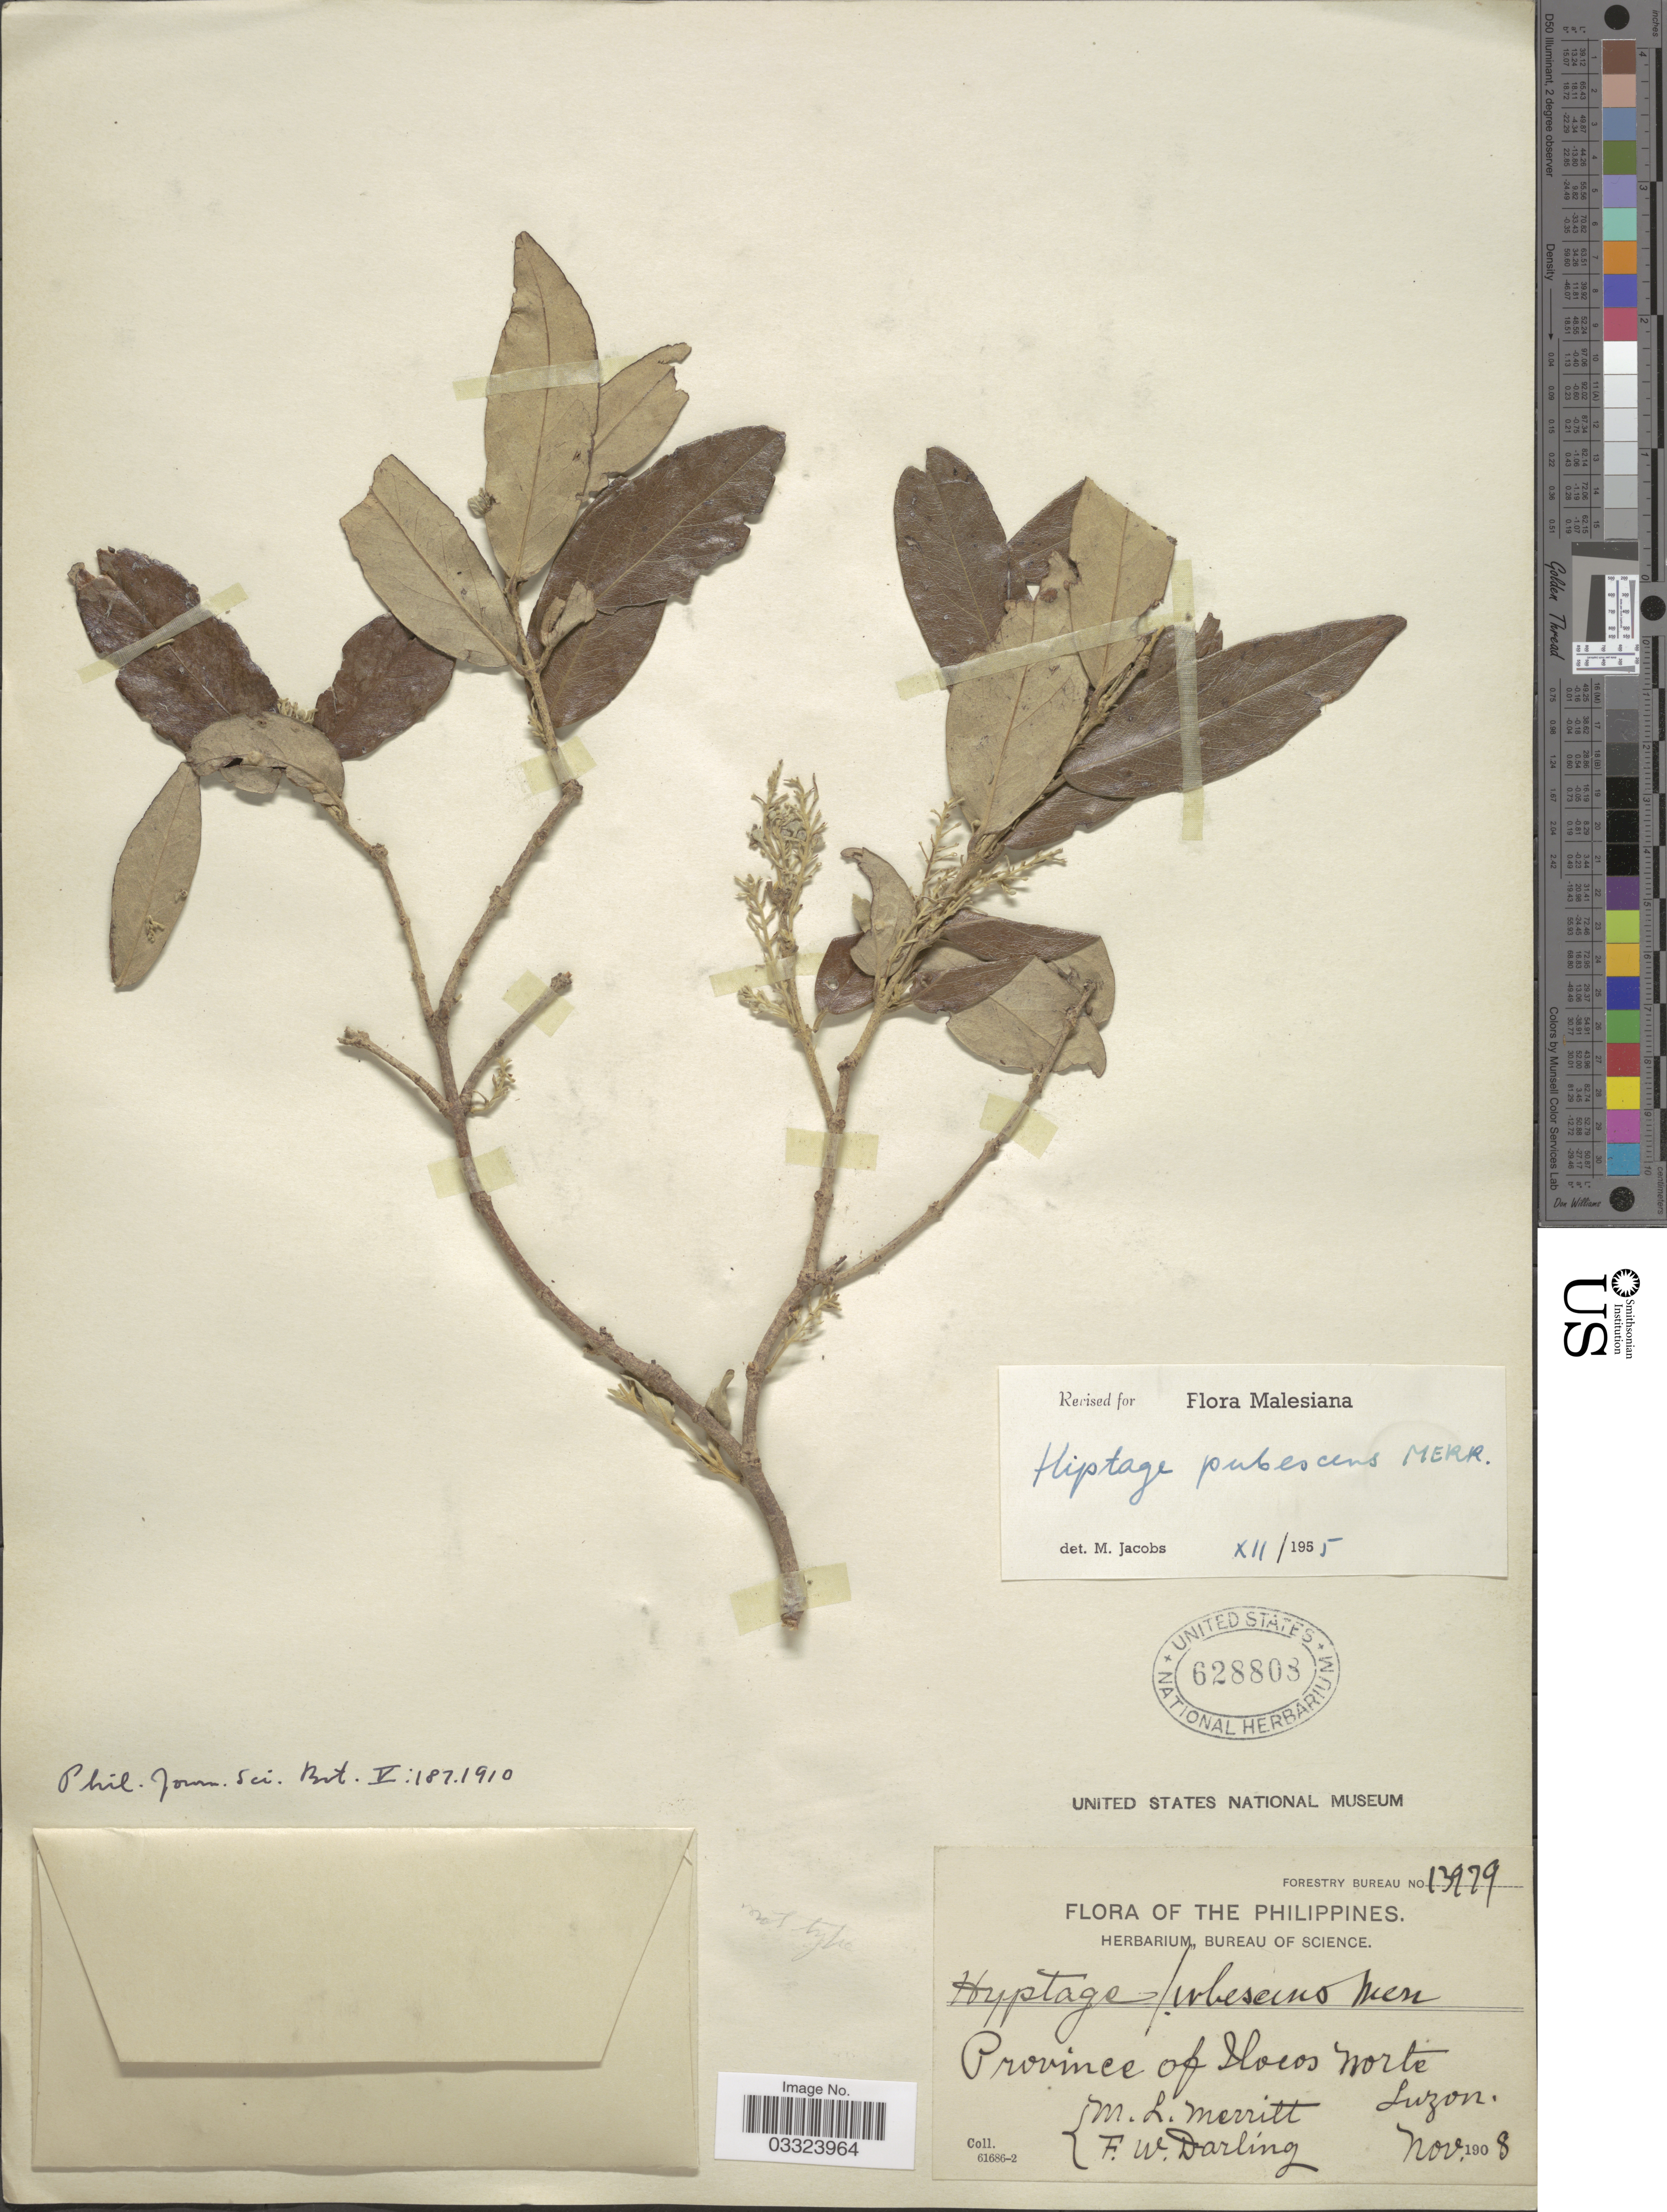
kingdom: Plantae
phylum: Tracheophyta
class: Magnoliopsida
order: Malpighiales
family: Malpighiaceae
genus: Hiptage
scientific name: Hiptage pubescens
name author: Merr.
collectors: M. L. Merritt & F. Darling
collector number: Forestry Bureau 13979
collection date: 1908-11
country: Philippines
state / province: Ilocos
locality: Province of Ilocos Norte, Luzon.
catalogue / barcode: US 628808